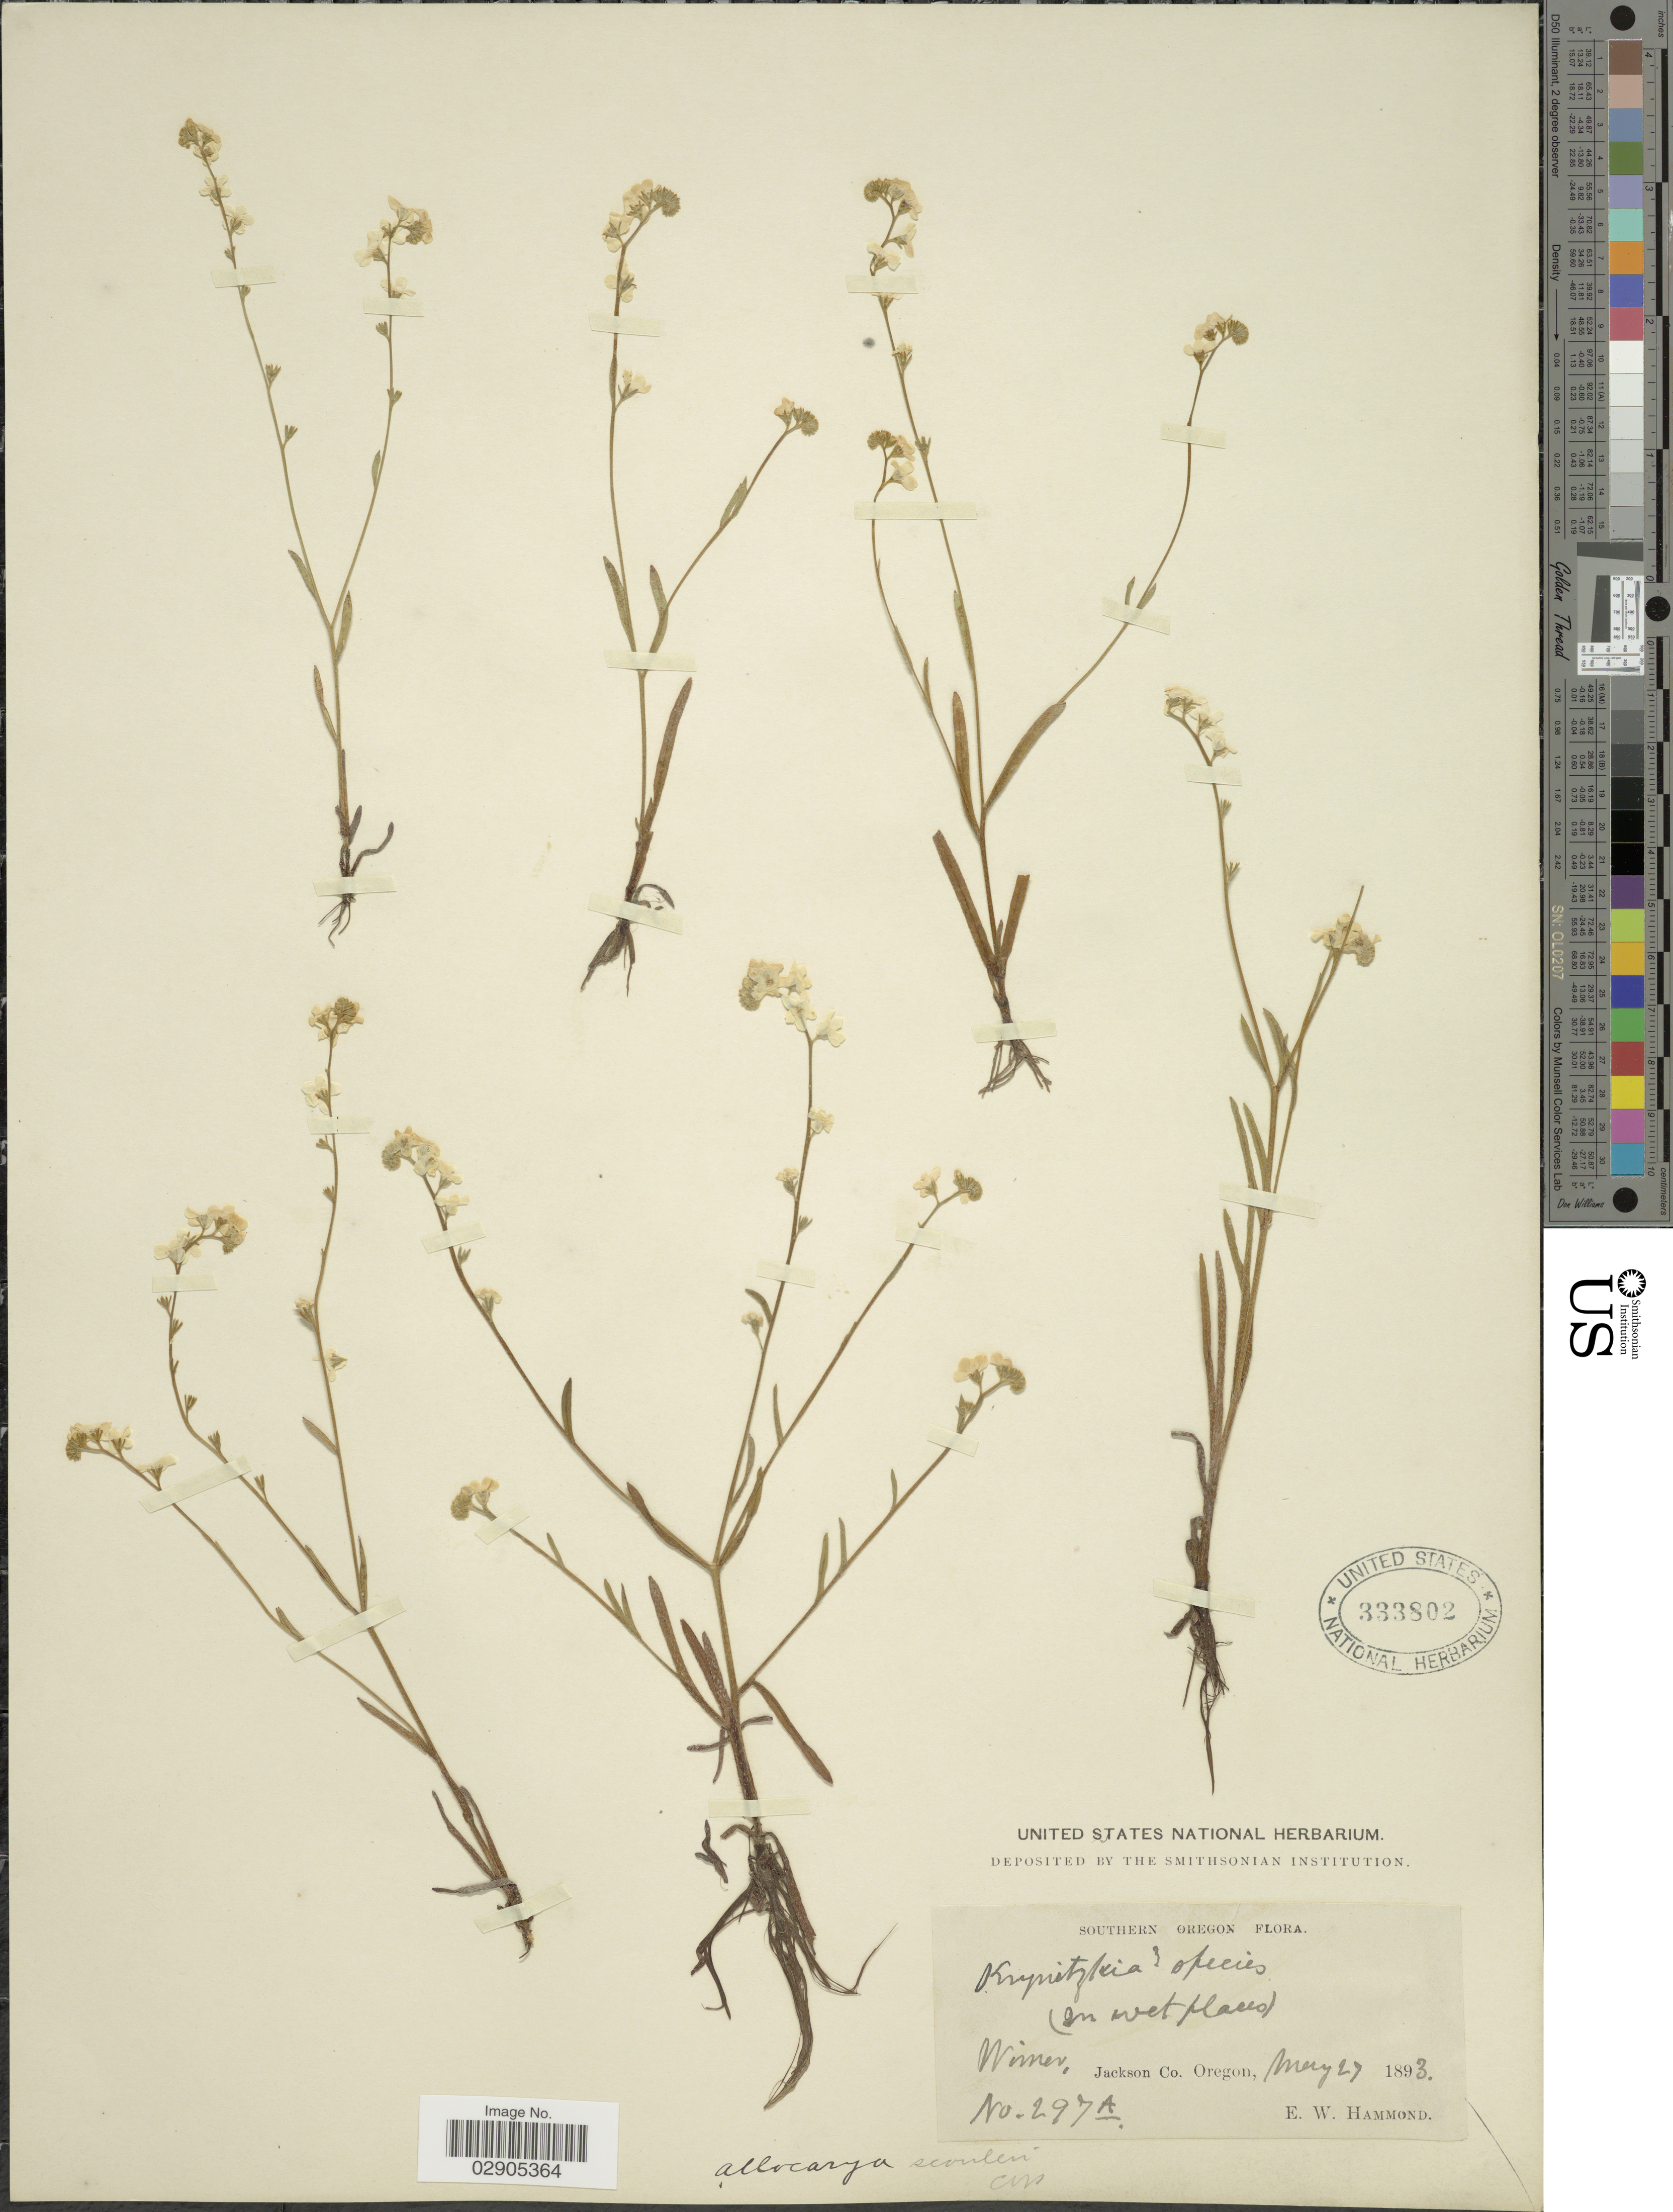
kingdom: Plantae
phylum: Tracheophyta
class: Magnoliopsida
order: Boraginales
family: Boraginaceae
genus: Allocarya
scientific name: Allocarya scouleri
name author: (Hook. & Arn.) S.W. Greene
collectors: E. Hammond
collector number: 297A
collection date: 1893-05-27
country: United States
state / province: Oregon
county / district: Jackson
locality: Southern Oregon. Wimer, Jackson Co.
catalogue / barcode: US 333802